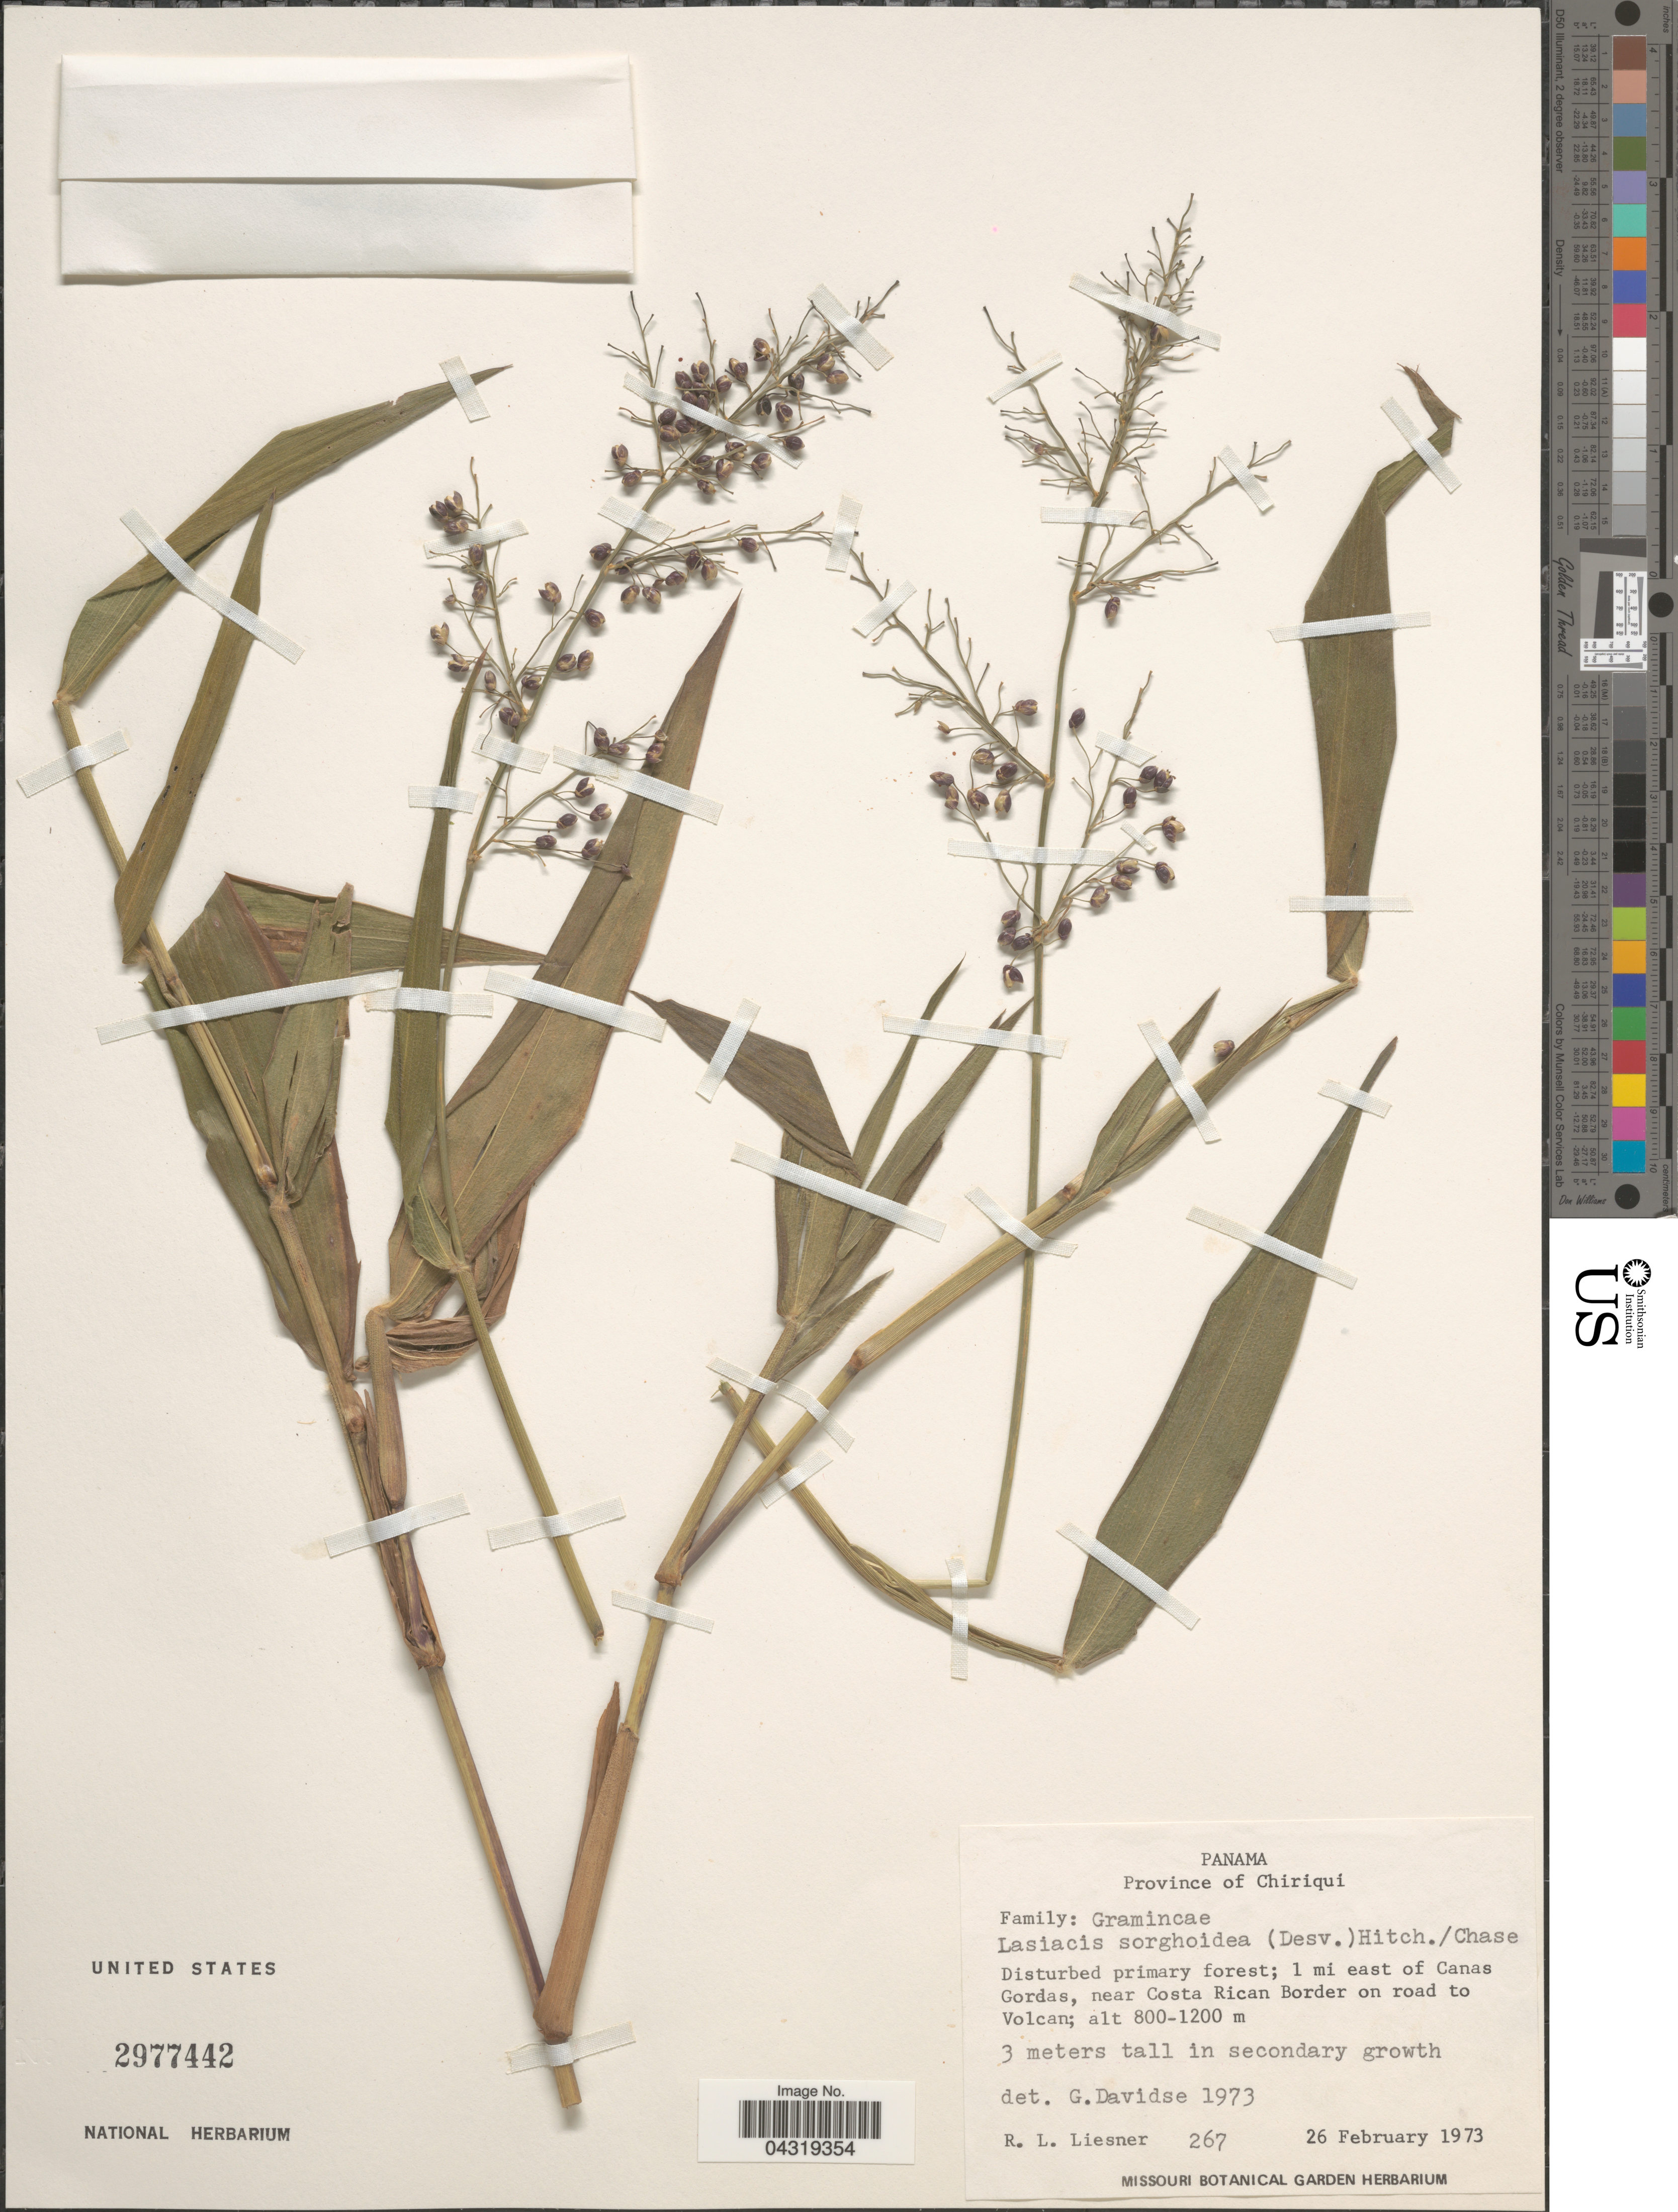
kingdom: Plantae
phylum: Tracheophyta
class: Liliopsida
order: Poales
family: Poaceae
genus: Lasiacis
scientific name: Lasiacis sorghoidea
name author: (Desv. ex Ham.) Hitchc. & Chase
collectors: R. L. Liesner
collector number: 267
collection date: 1973-02-26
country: Panama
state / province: Chiriqui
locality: Province of Chiriqui. Disturbed primary forest; 1 mi east of Canas Gordas, near Costa Rican Border on road to Volcan.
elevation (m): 800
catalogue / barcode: US 2977442